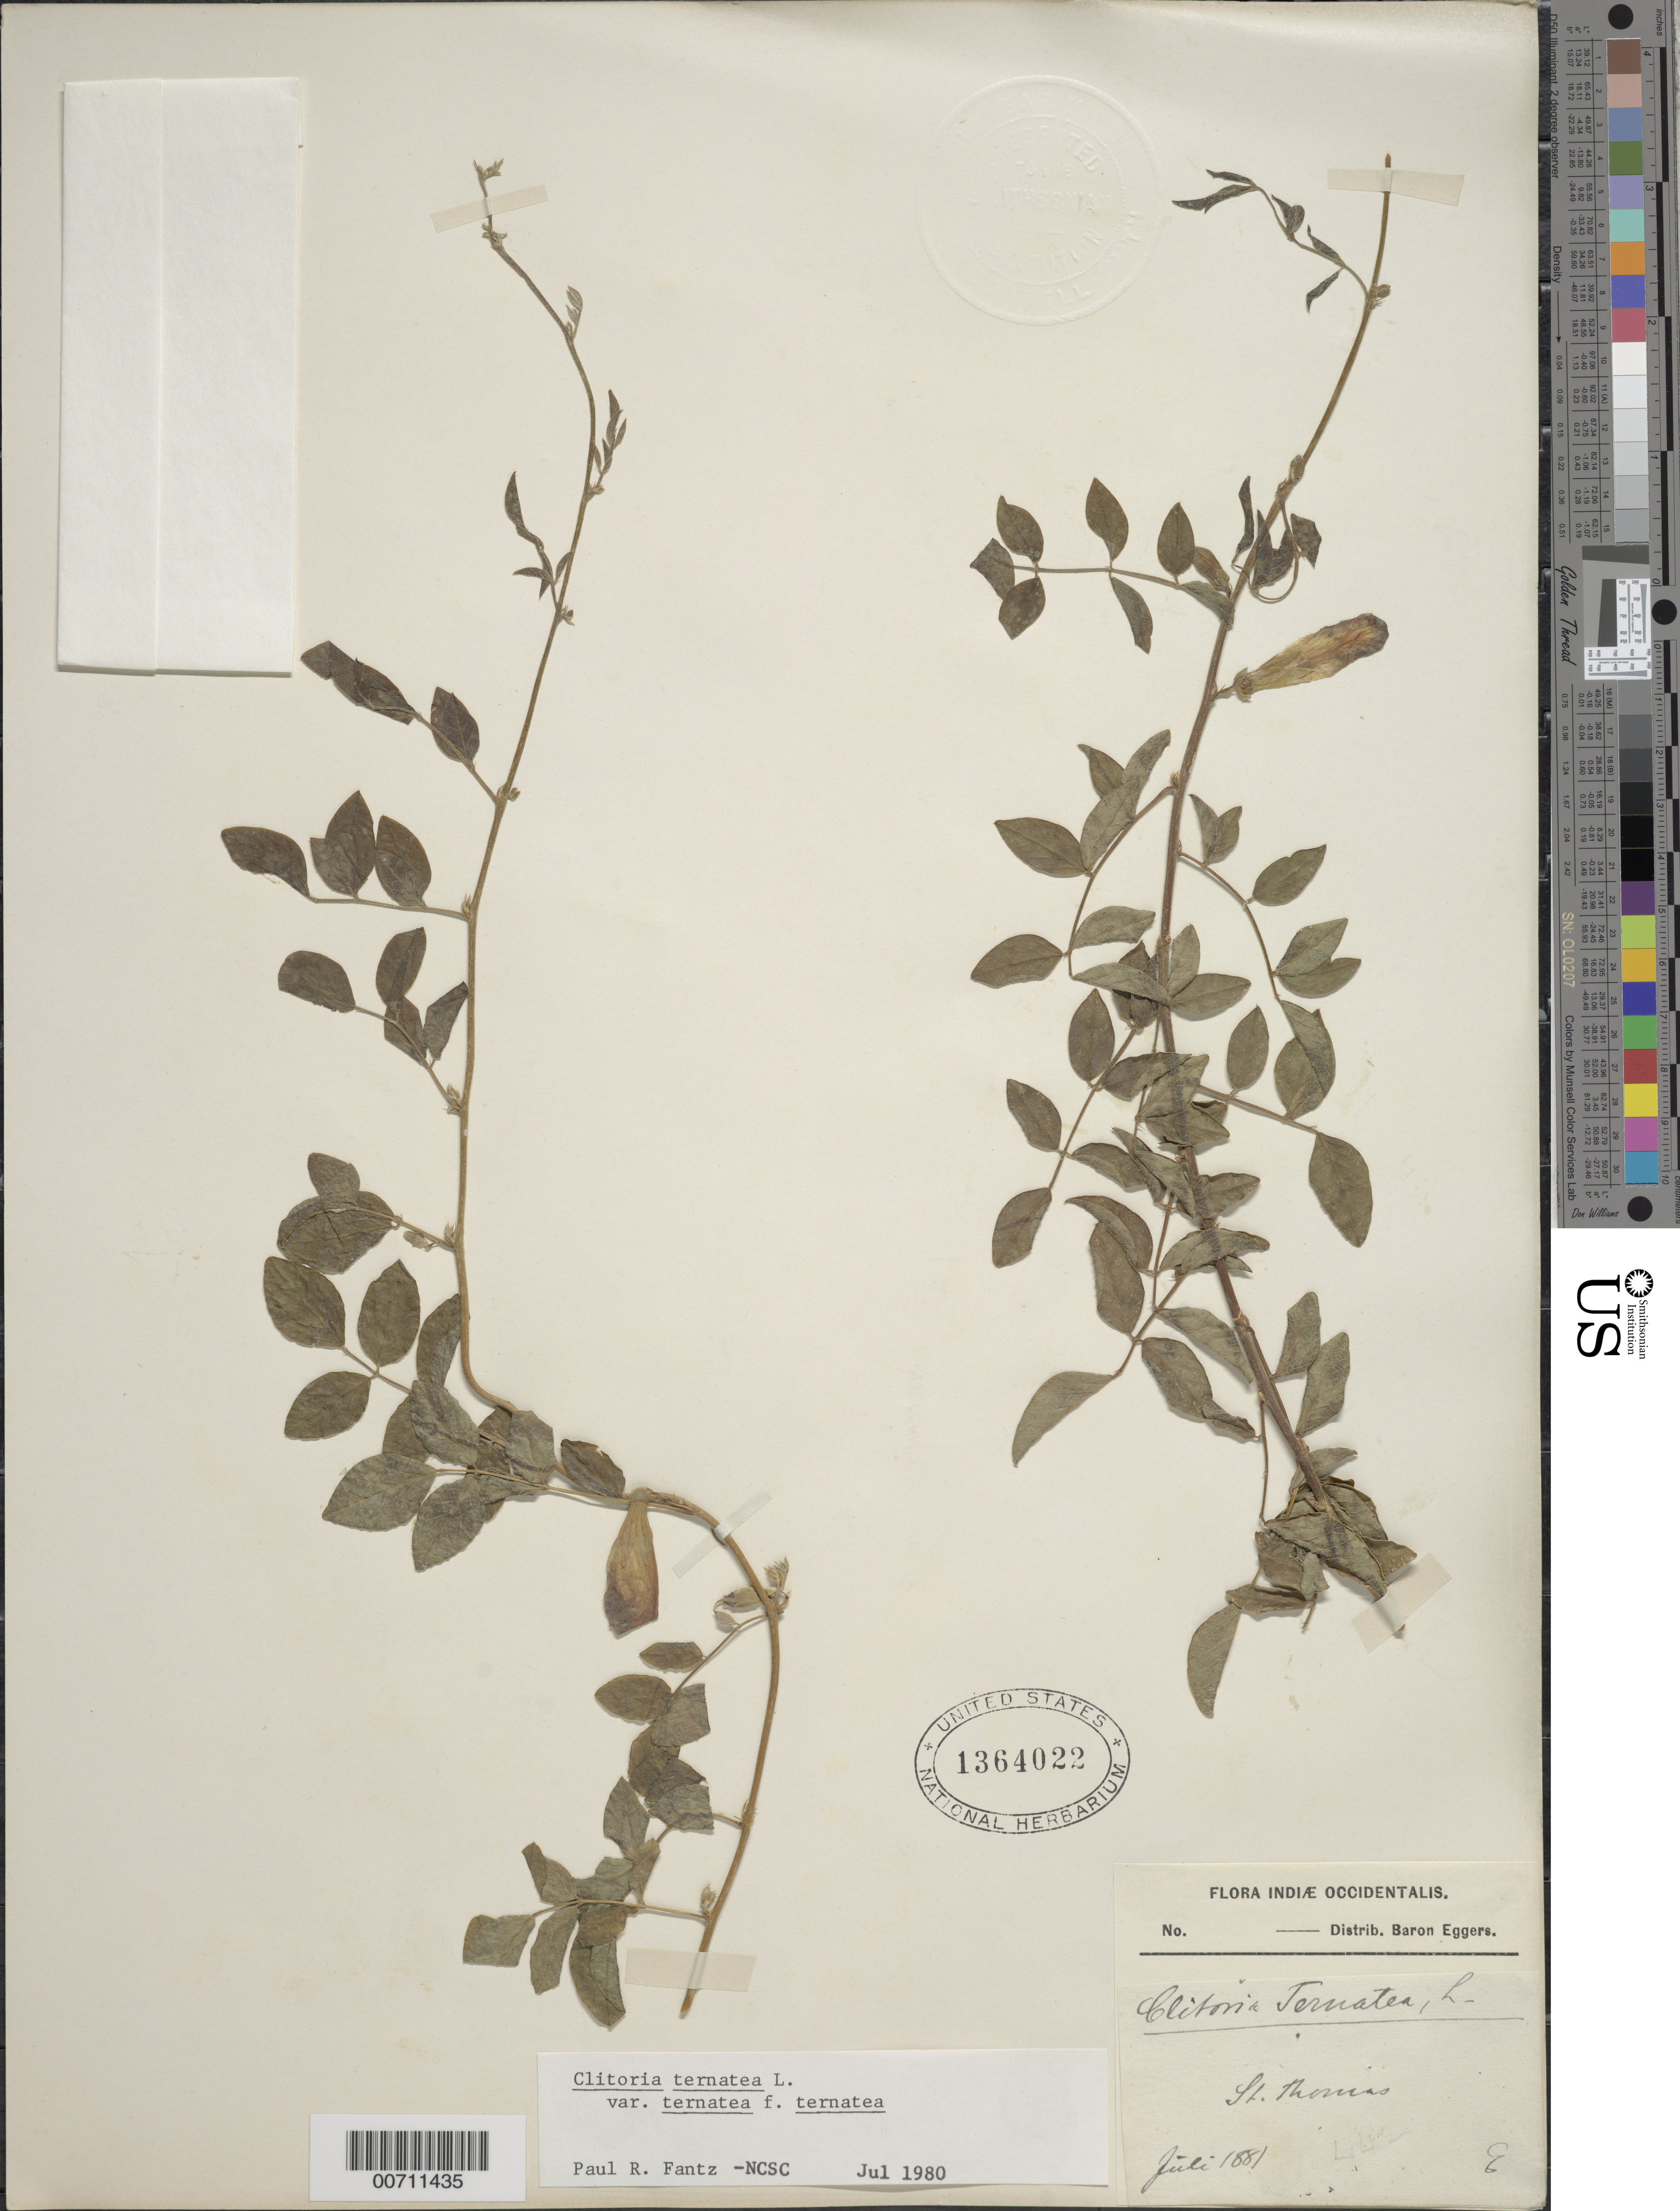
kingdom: Plantae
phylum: Tracheophyta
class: Magnoliopsida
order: Fabales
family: Fabaceae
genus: Clitoria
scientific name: Clitoria ternatea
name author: L.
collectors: H. F. A. von Eggers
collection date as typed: Jul 1881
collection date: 1881-07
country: U.S. Virgin Islands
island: St. Thomas Island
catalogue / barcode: US 1364022